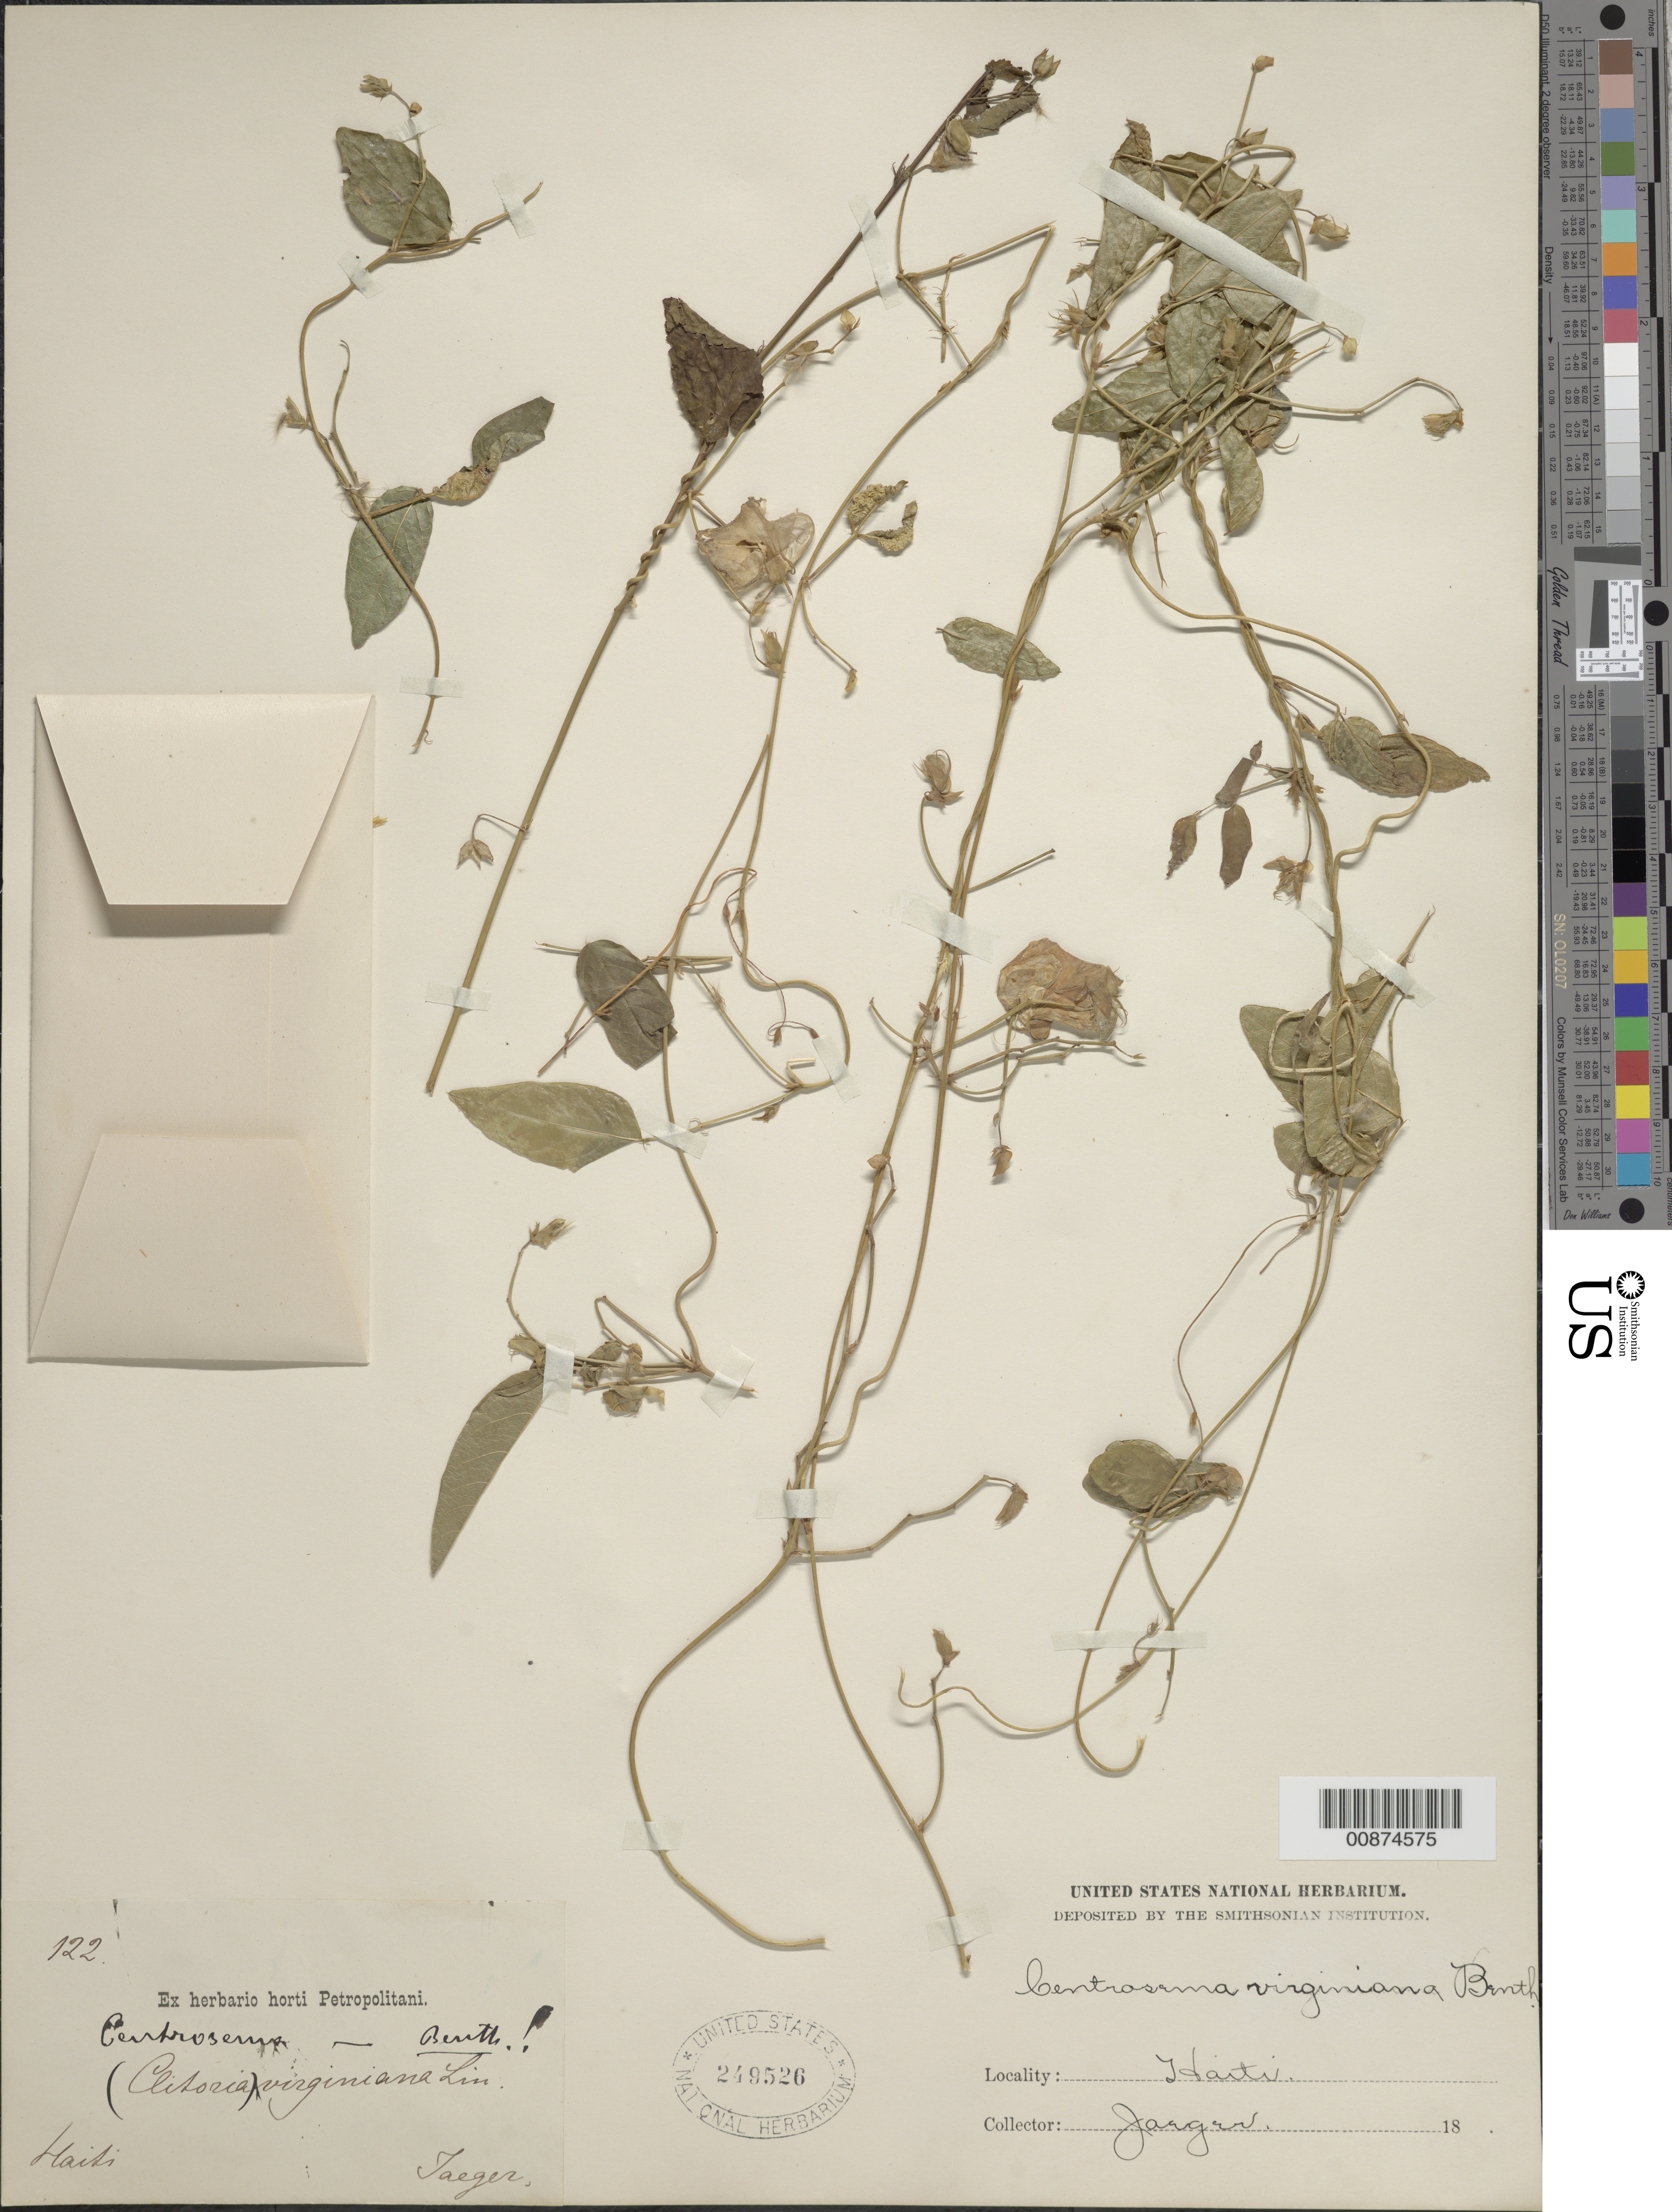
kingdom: Plantae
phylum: Tracheophyta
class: Magnoliopsida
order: Fabales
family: Fabaceae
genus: Centrosema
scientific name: Centrosema virginianum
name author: (L.) Benth.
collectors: -. Jaeger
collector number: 122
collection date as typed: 18--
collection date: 1800/1899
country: Haiti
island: Hispaniola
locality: Haiti.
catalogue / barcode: US 249526